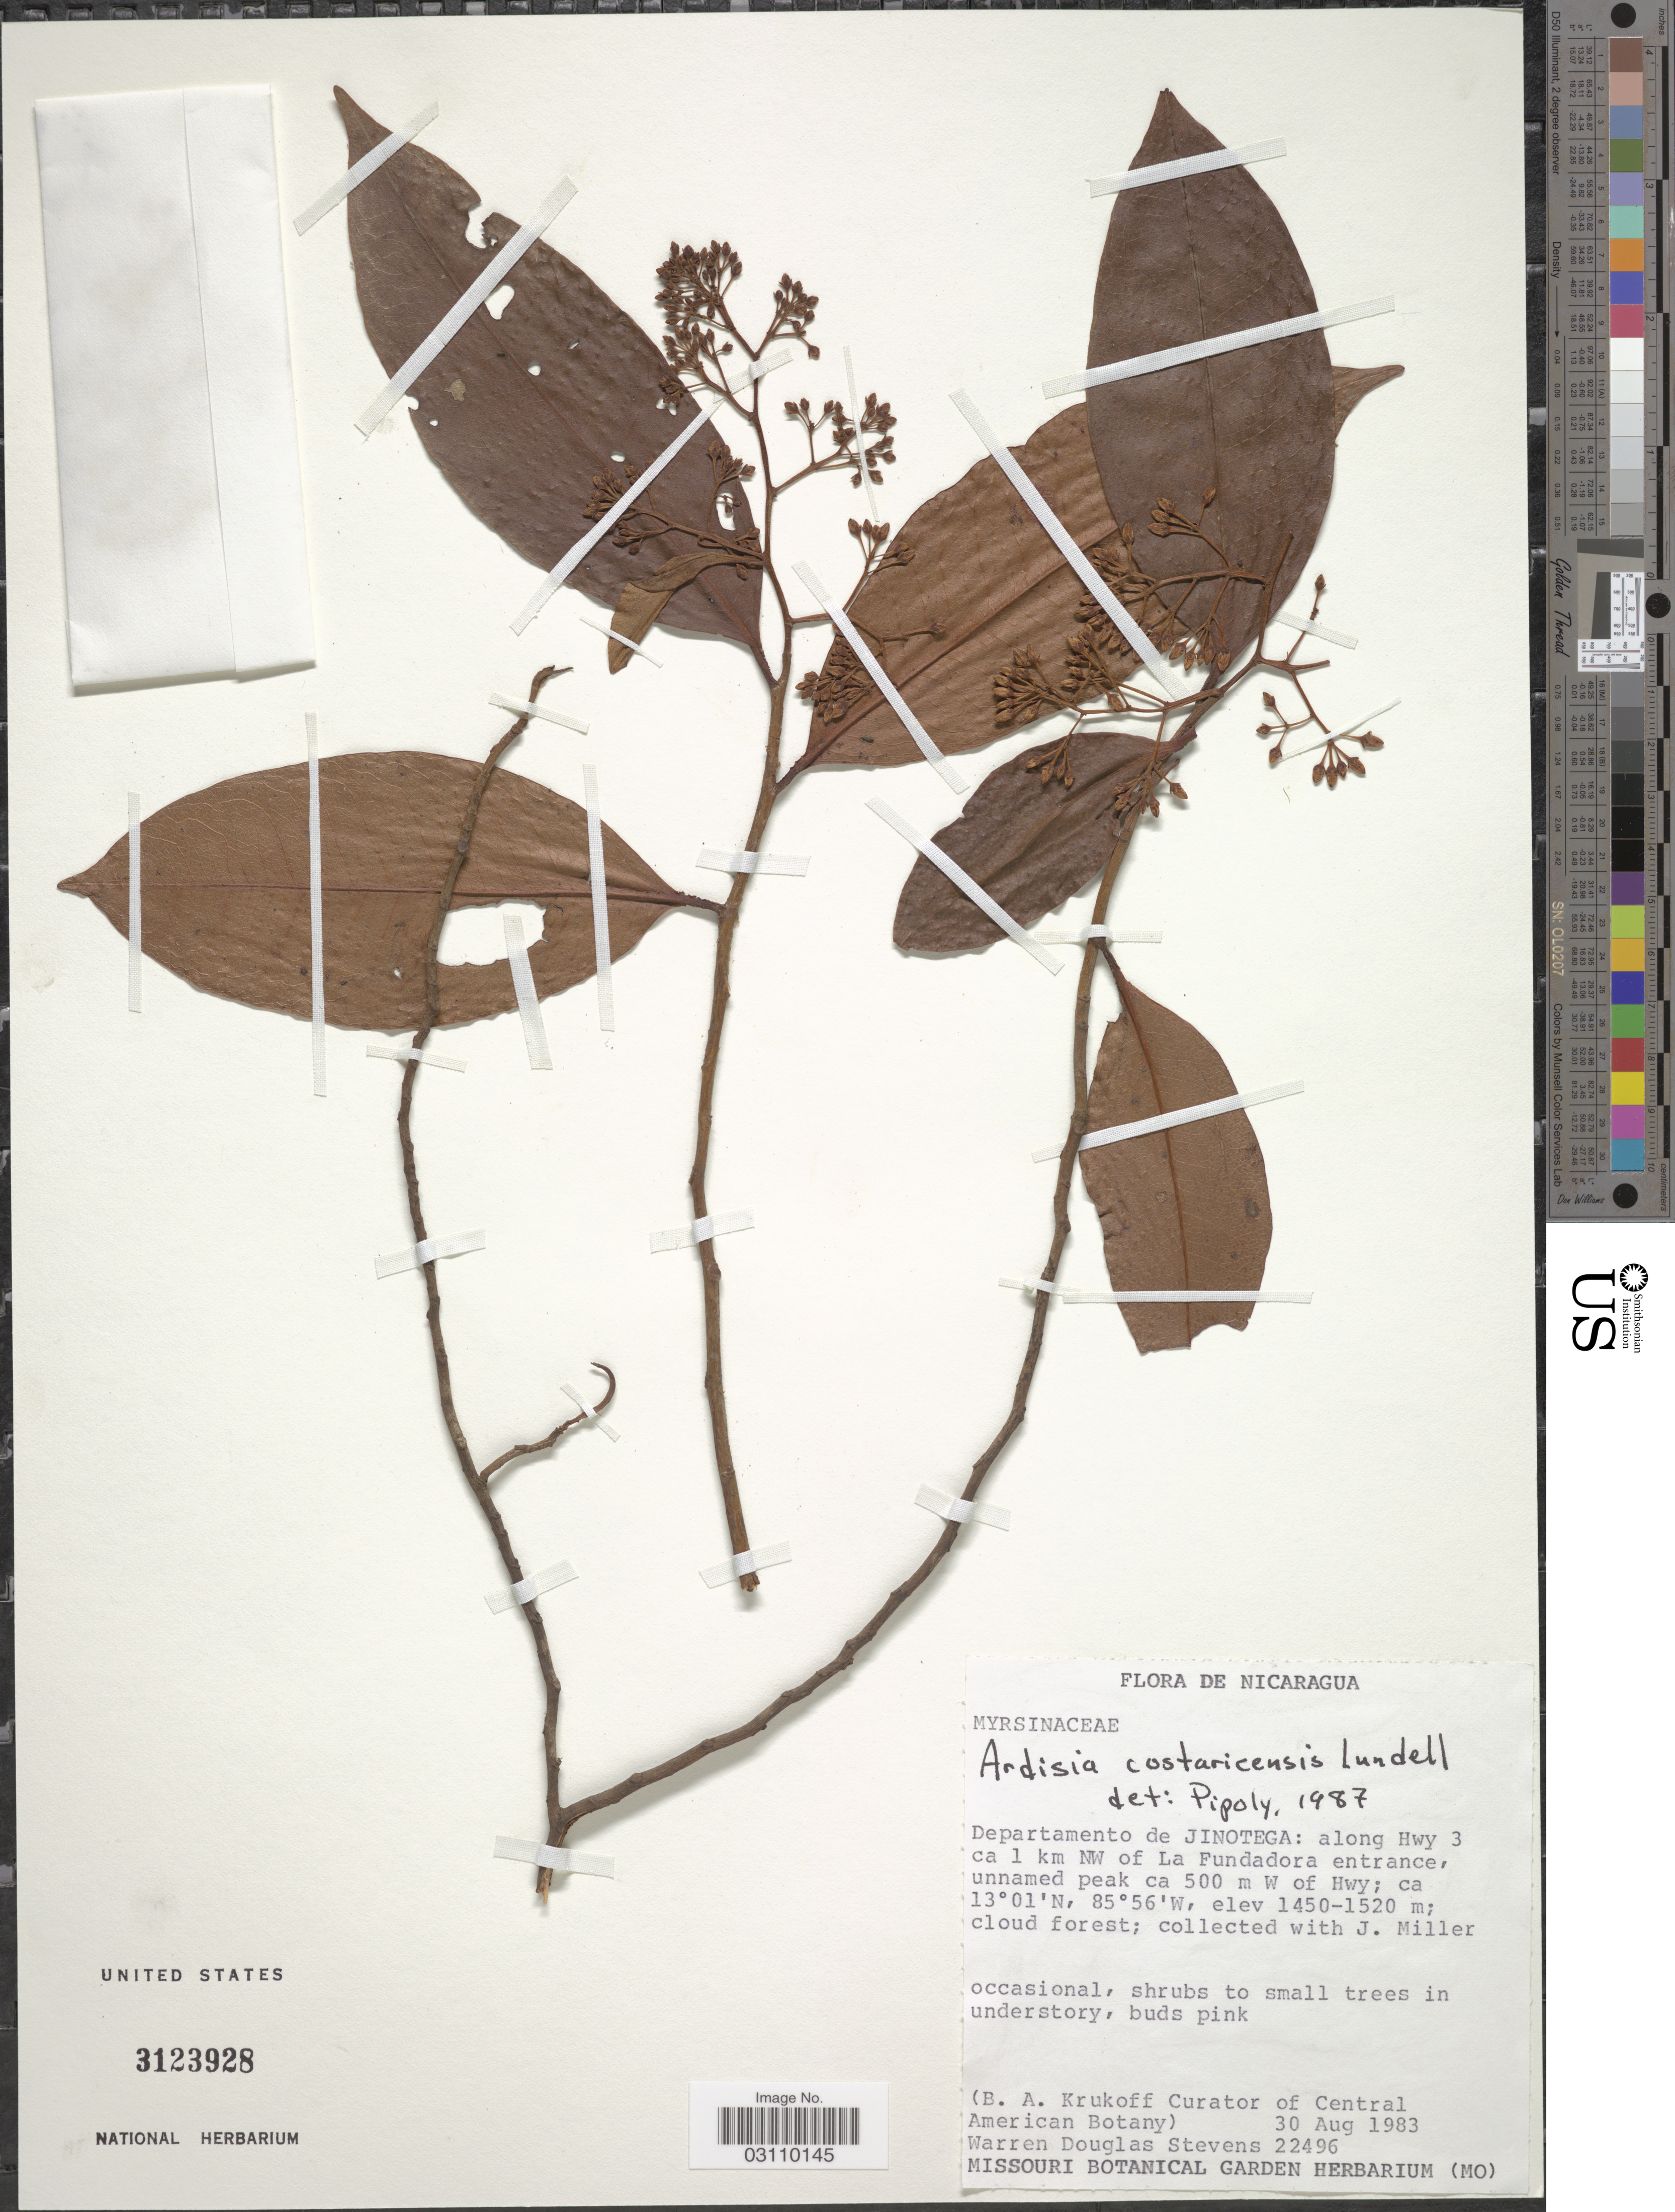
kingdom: Plantae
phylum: Tracheophyta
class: Magnoliopsida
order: Ericales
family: Primulaceae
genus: Ardisia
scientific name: Ardisia costaricensis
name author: Lundell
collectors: W. D. Stevens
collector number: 22496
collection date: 1983-08-30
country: Nicaragua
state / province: Jinotega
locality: Departamento de Jinotega: along Hwy 3 ca 1 km NW of La Fundadora entrance, unnamed peak ca 500 m W of Hwy.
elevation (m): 1450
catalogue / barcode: US 3123928